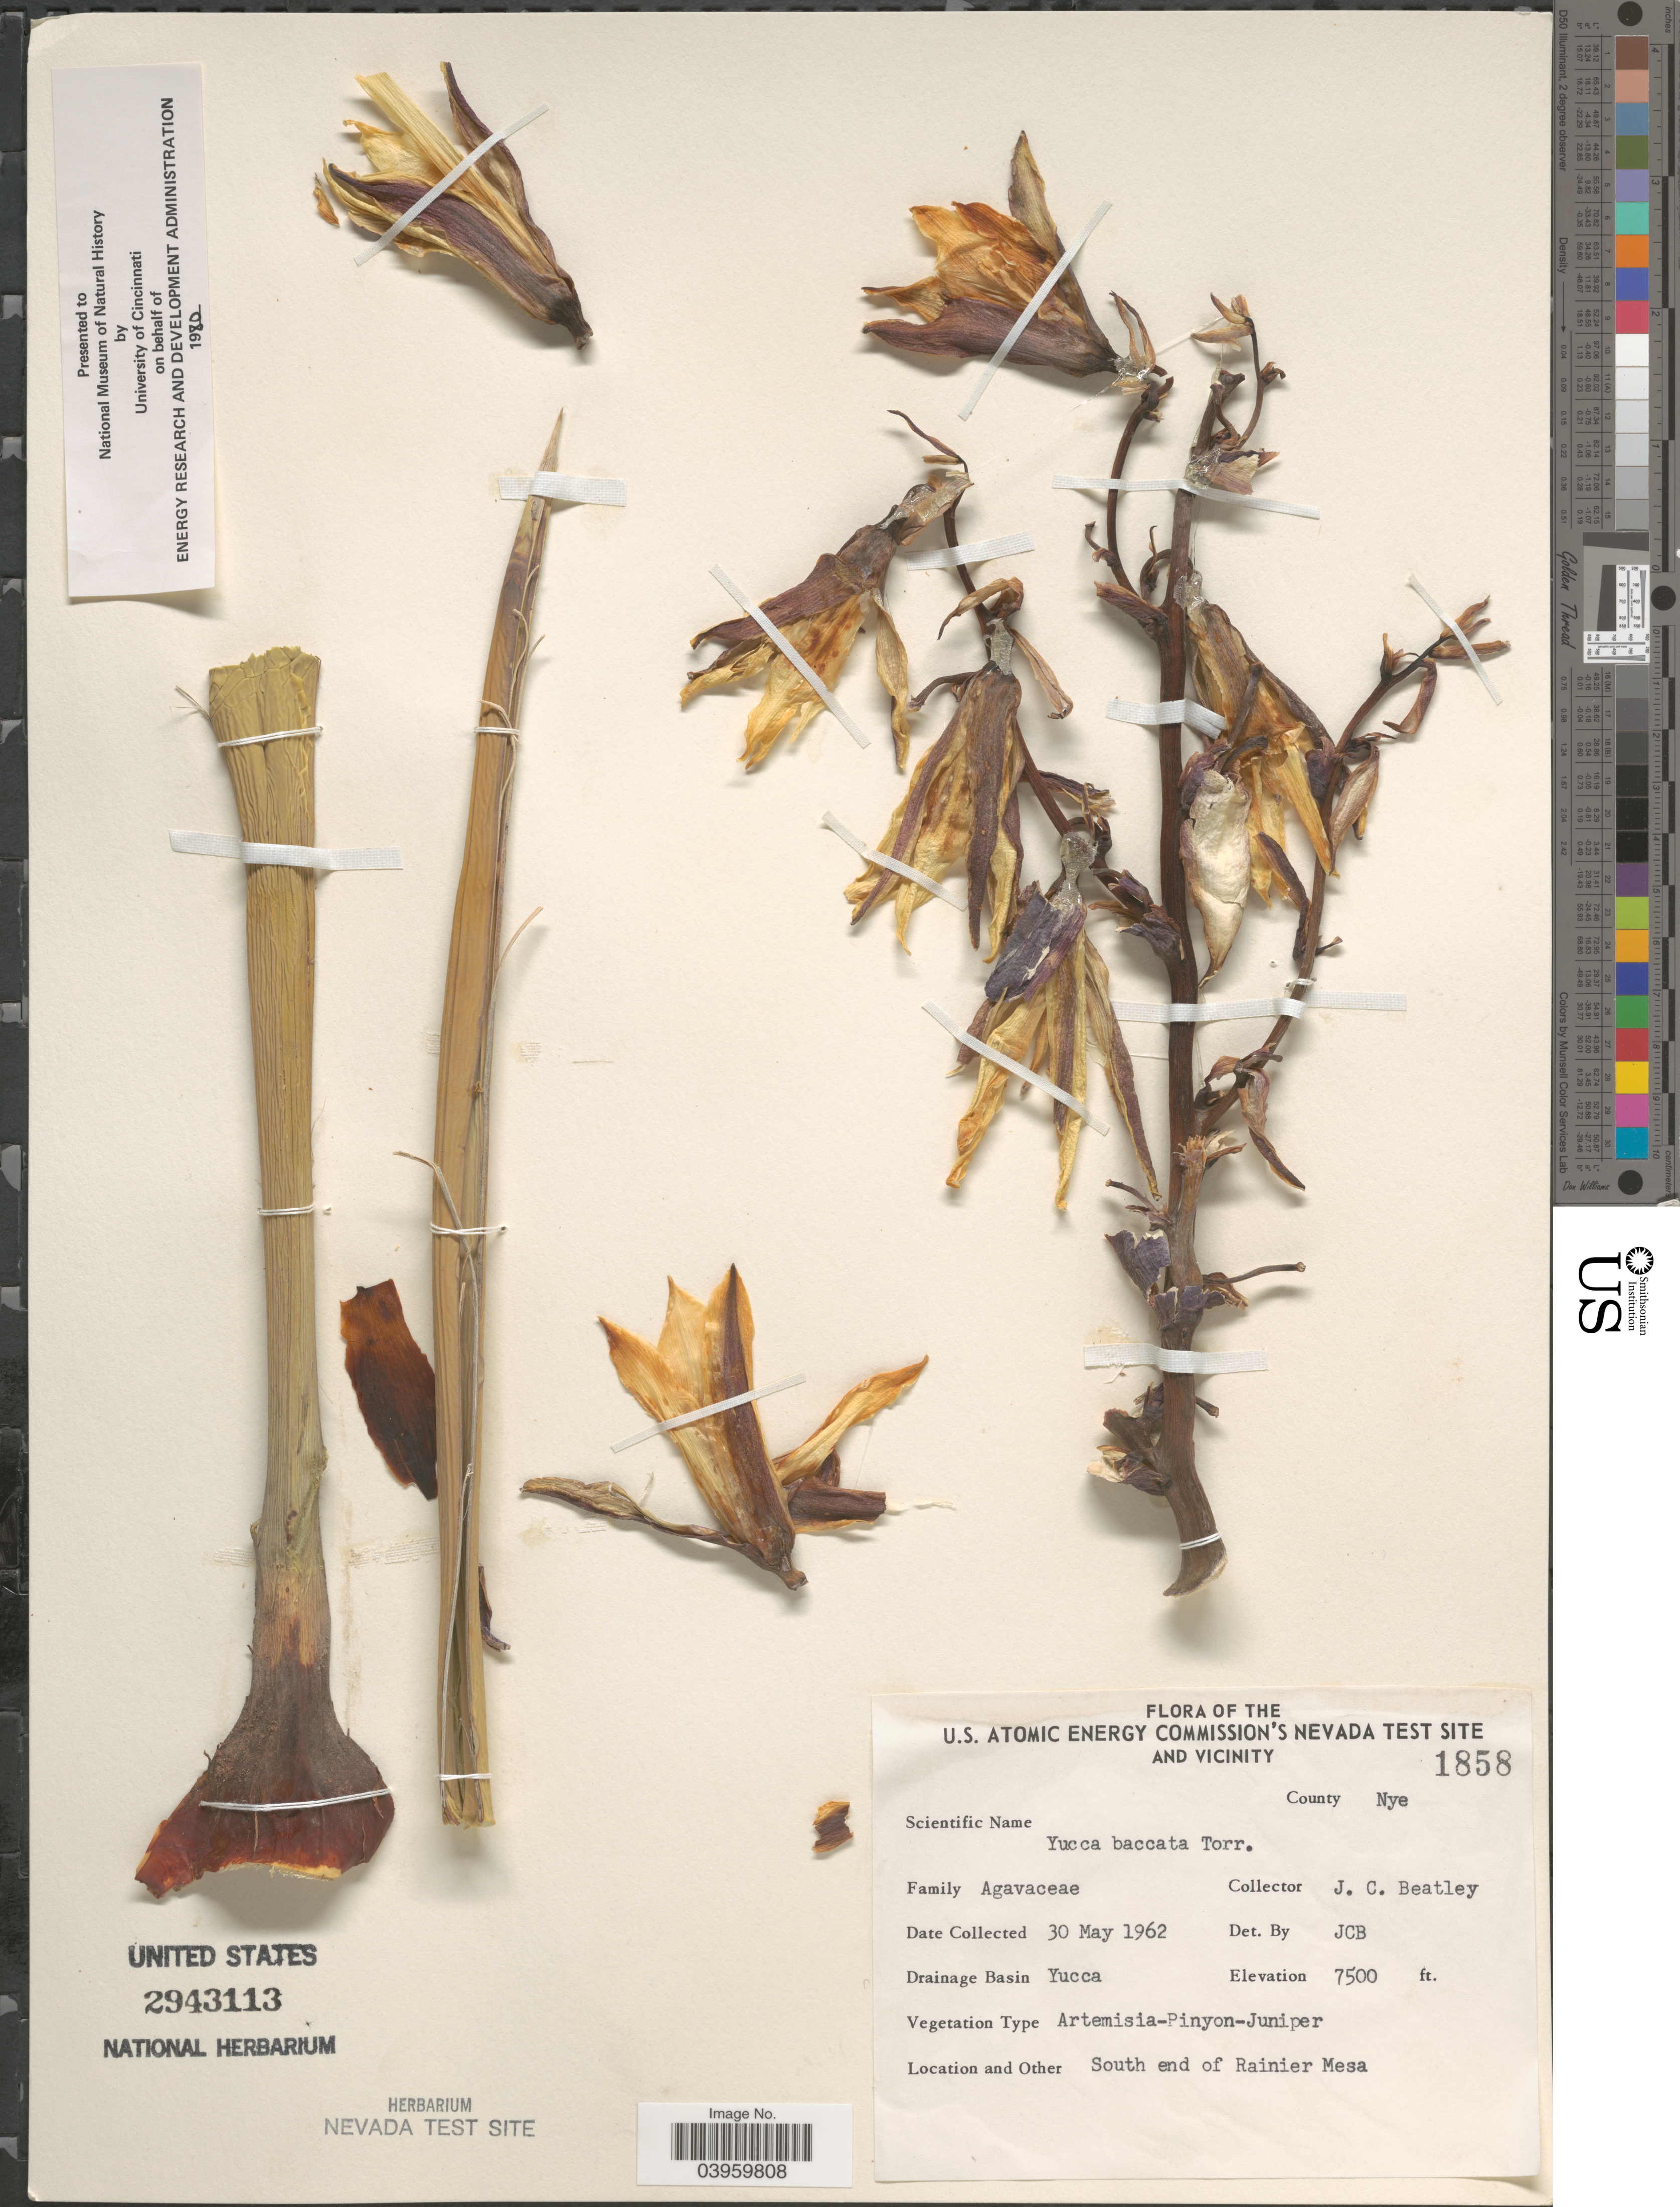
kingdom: Plantae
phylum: Tracheophyta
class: Liliopsida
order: Asparagales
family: Asparagaceae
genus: Yucca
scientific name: Yucca baccata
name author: Torr.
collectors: J. C. Beatley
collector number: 1858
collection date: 1962-05-30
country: United States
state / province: Nevada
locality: The U.S. Atomic Energy Commission's Nevada Test Site and Vicinity. County Nye. Drainage Basin Yucca. South end of Rainier Mesa.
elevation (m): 2286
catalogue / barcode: US 2943113